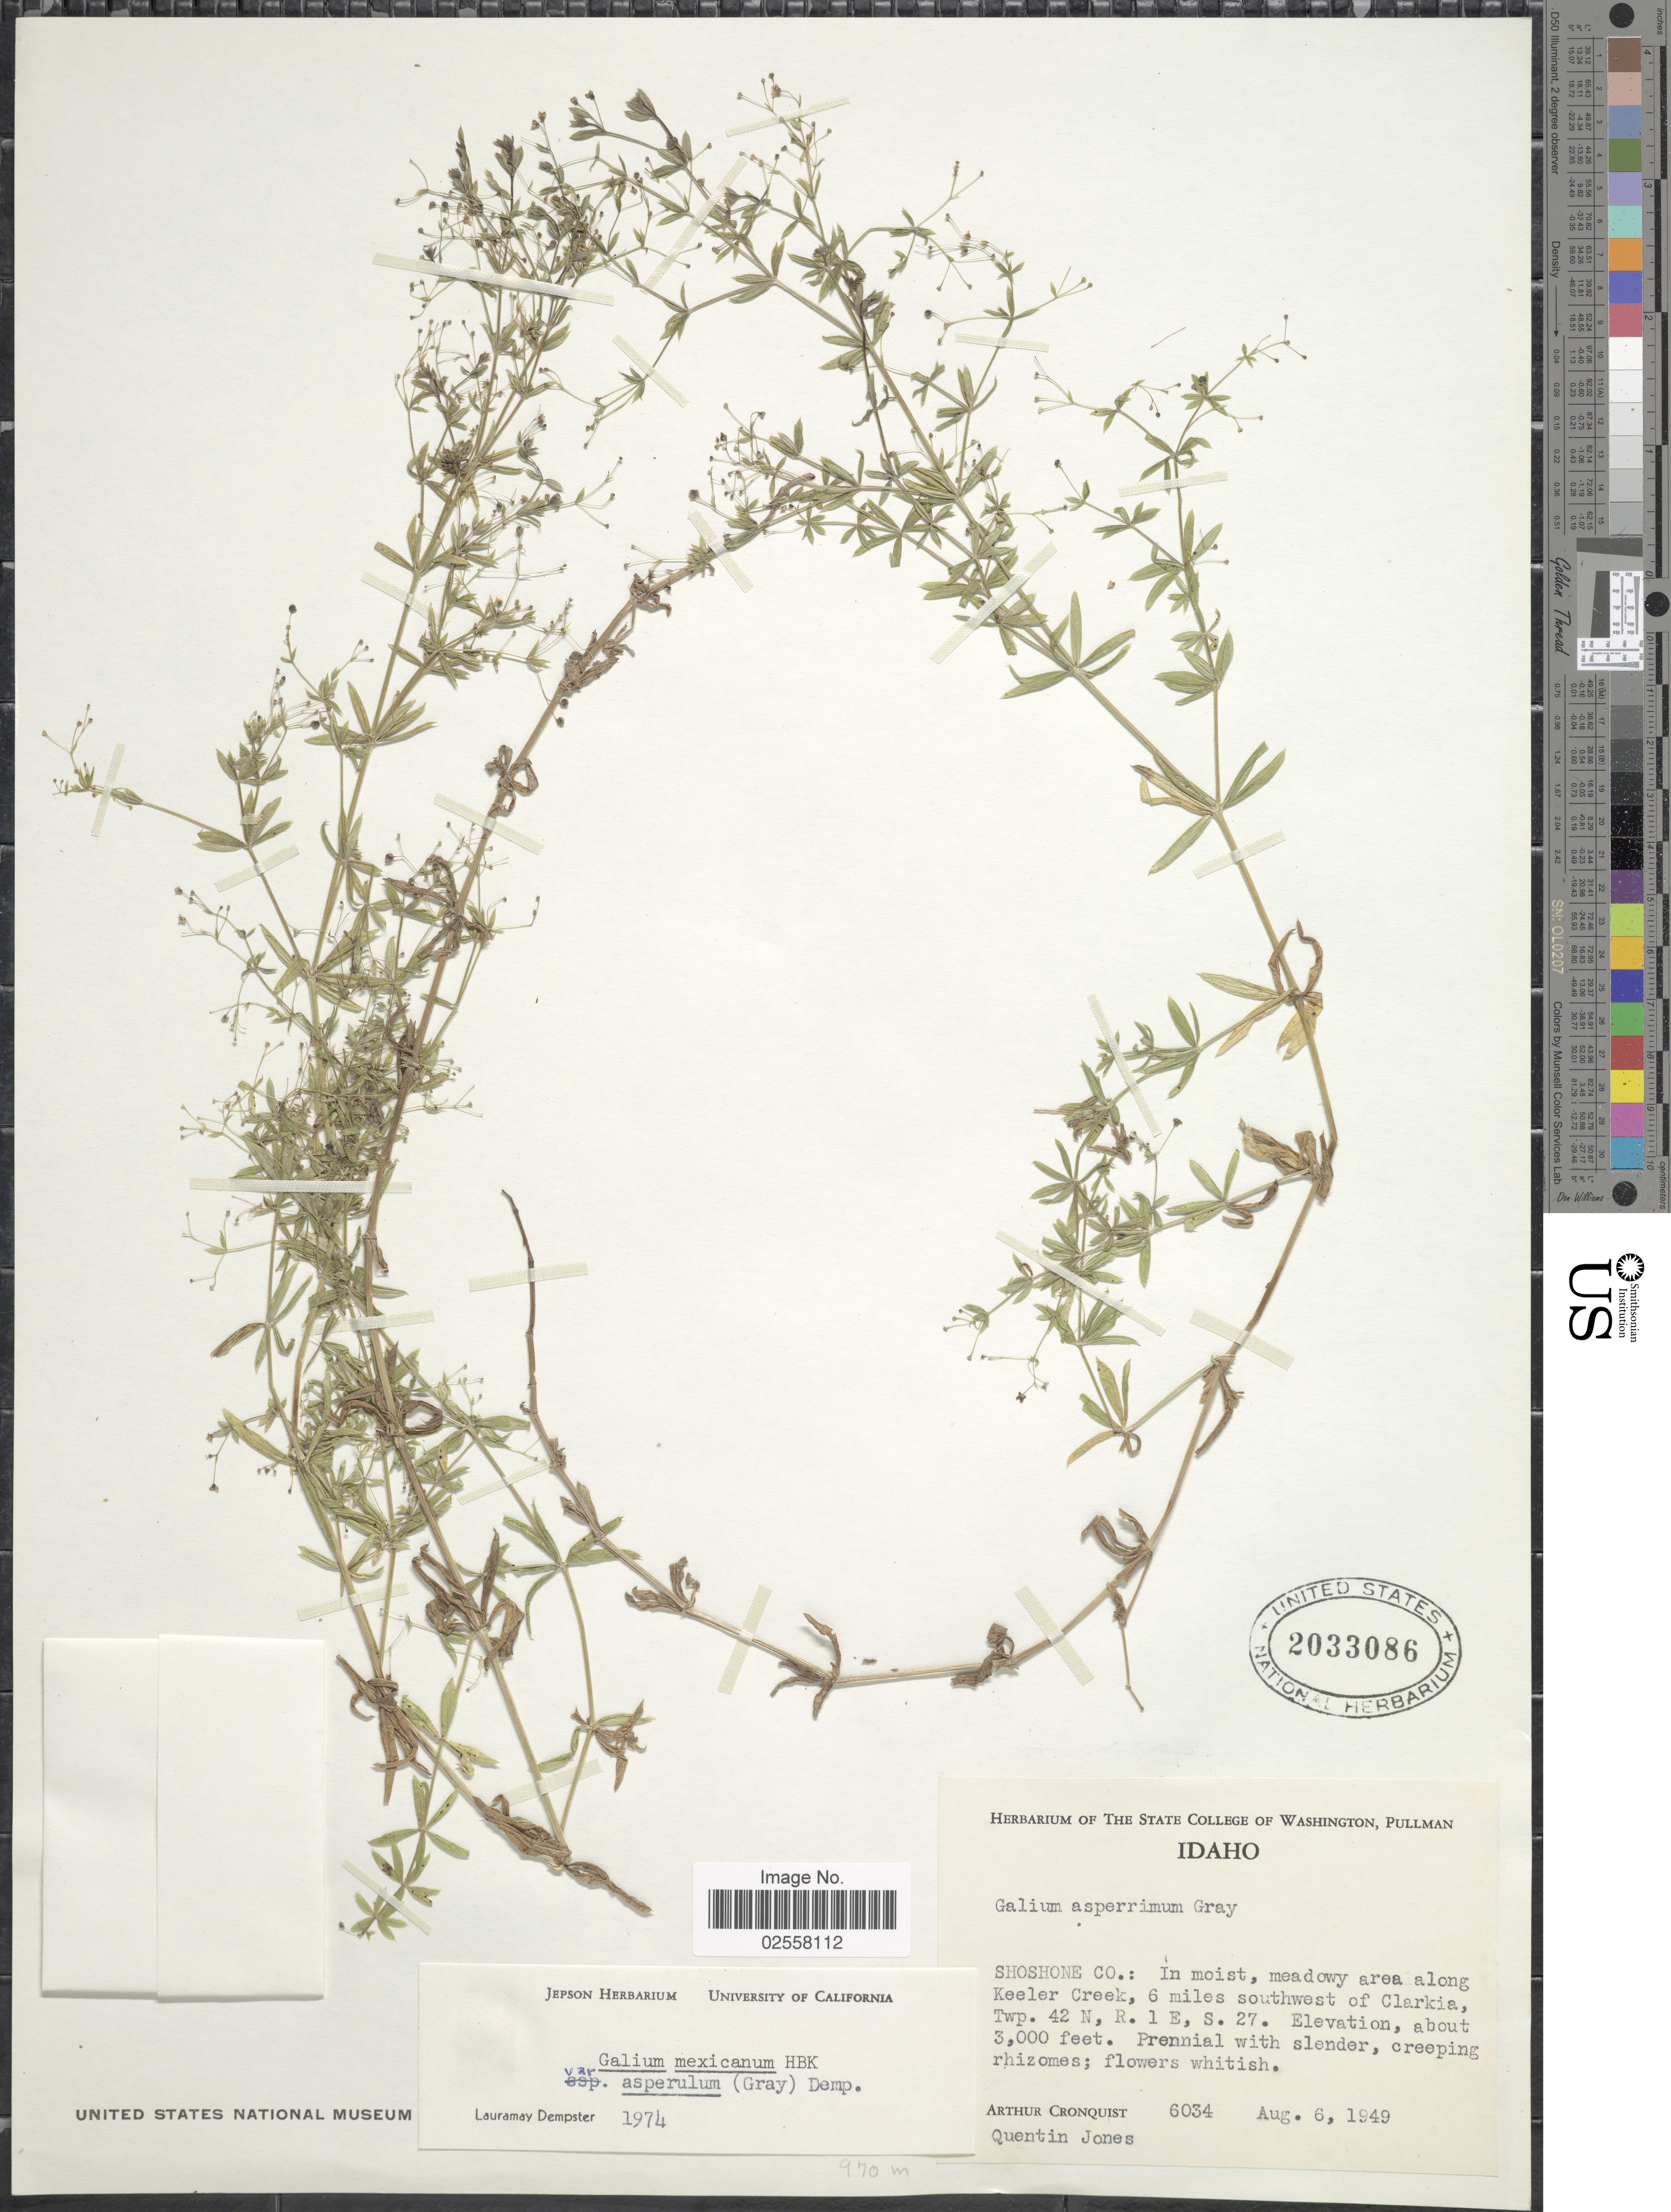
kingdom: Plantae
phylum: Tracheophyta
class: Magnoliopsida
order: Gentianales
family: Rubiaceae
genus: Galium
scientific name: Galium mexicanum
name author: Kunth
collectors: A. J. Cronquist & Q. Jones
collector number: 6034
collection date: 1949-08-06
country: United States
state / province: Idaho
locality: Shoshone Co.: In moist, meadowy area along Keeler Creek, 6 miles southwest of Clarkia, Twp. 42N, R1E, S27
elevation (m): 914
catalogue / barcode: US 2033086